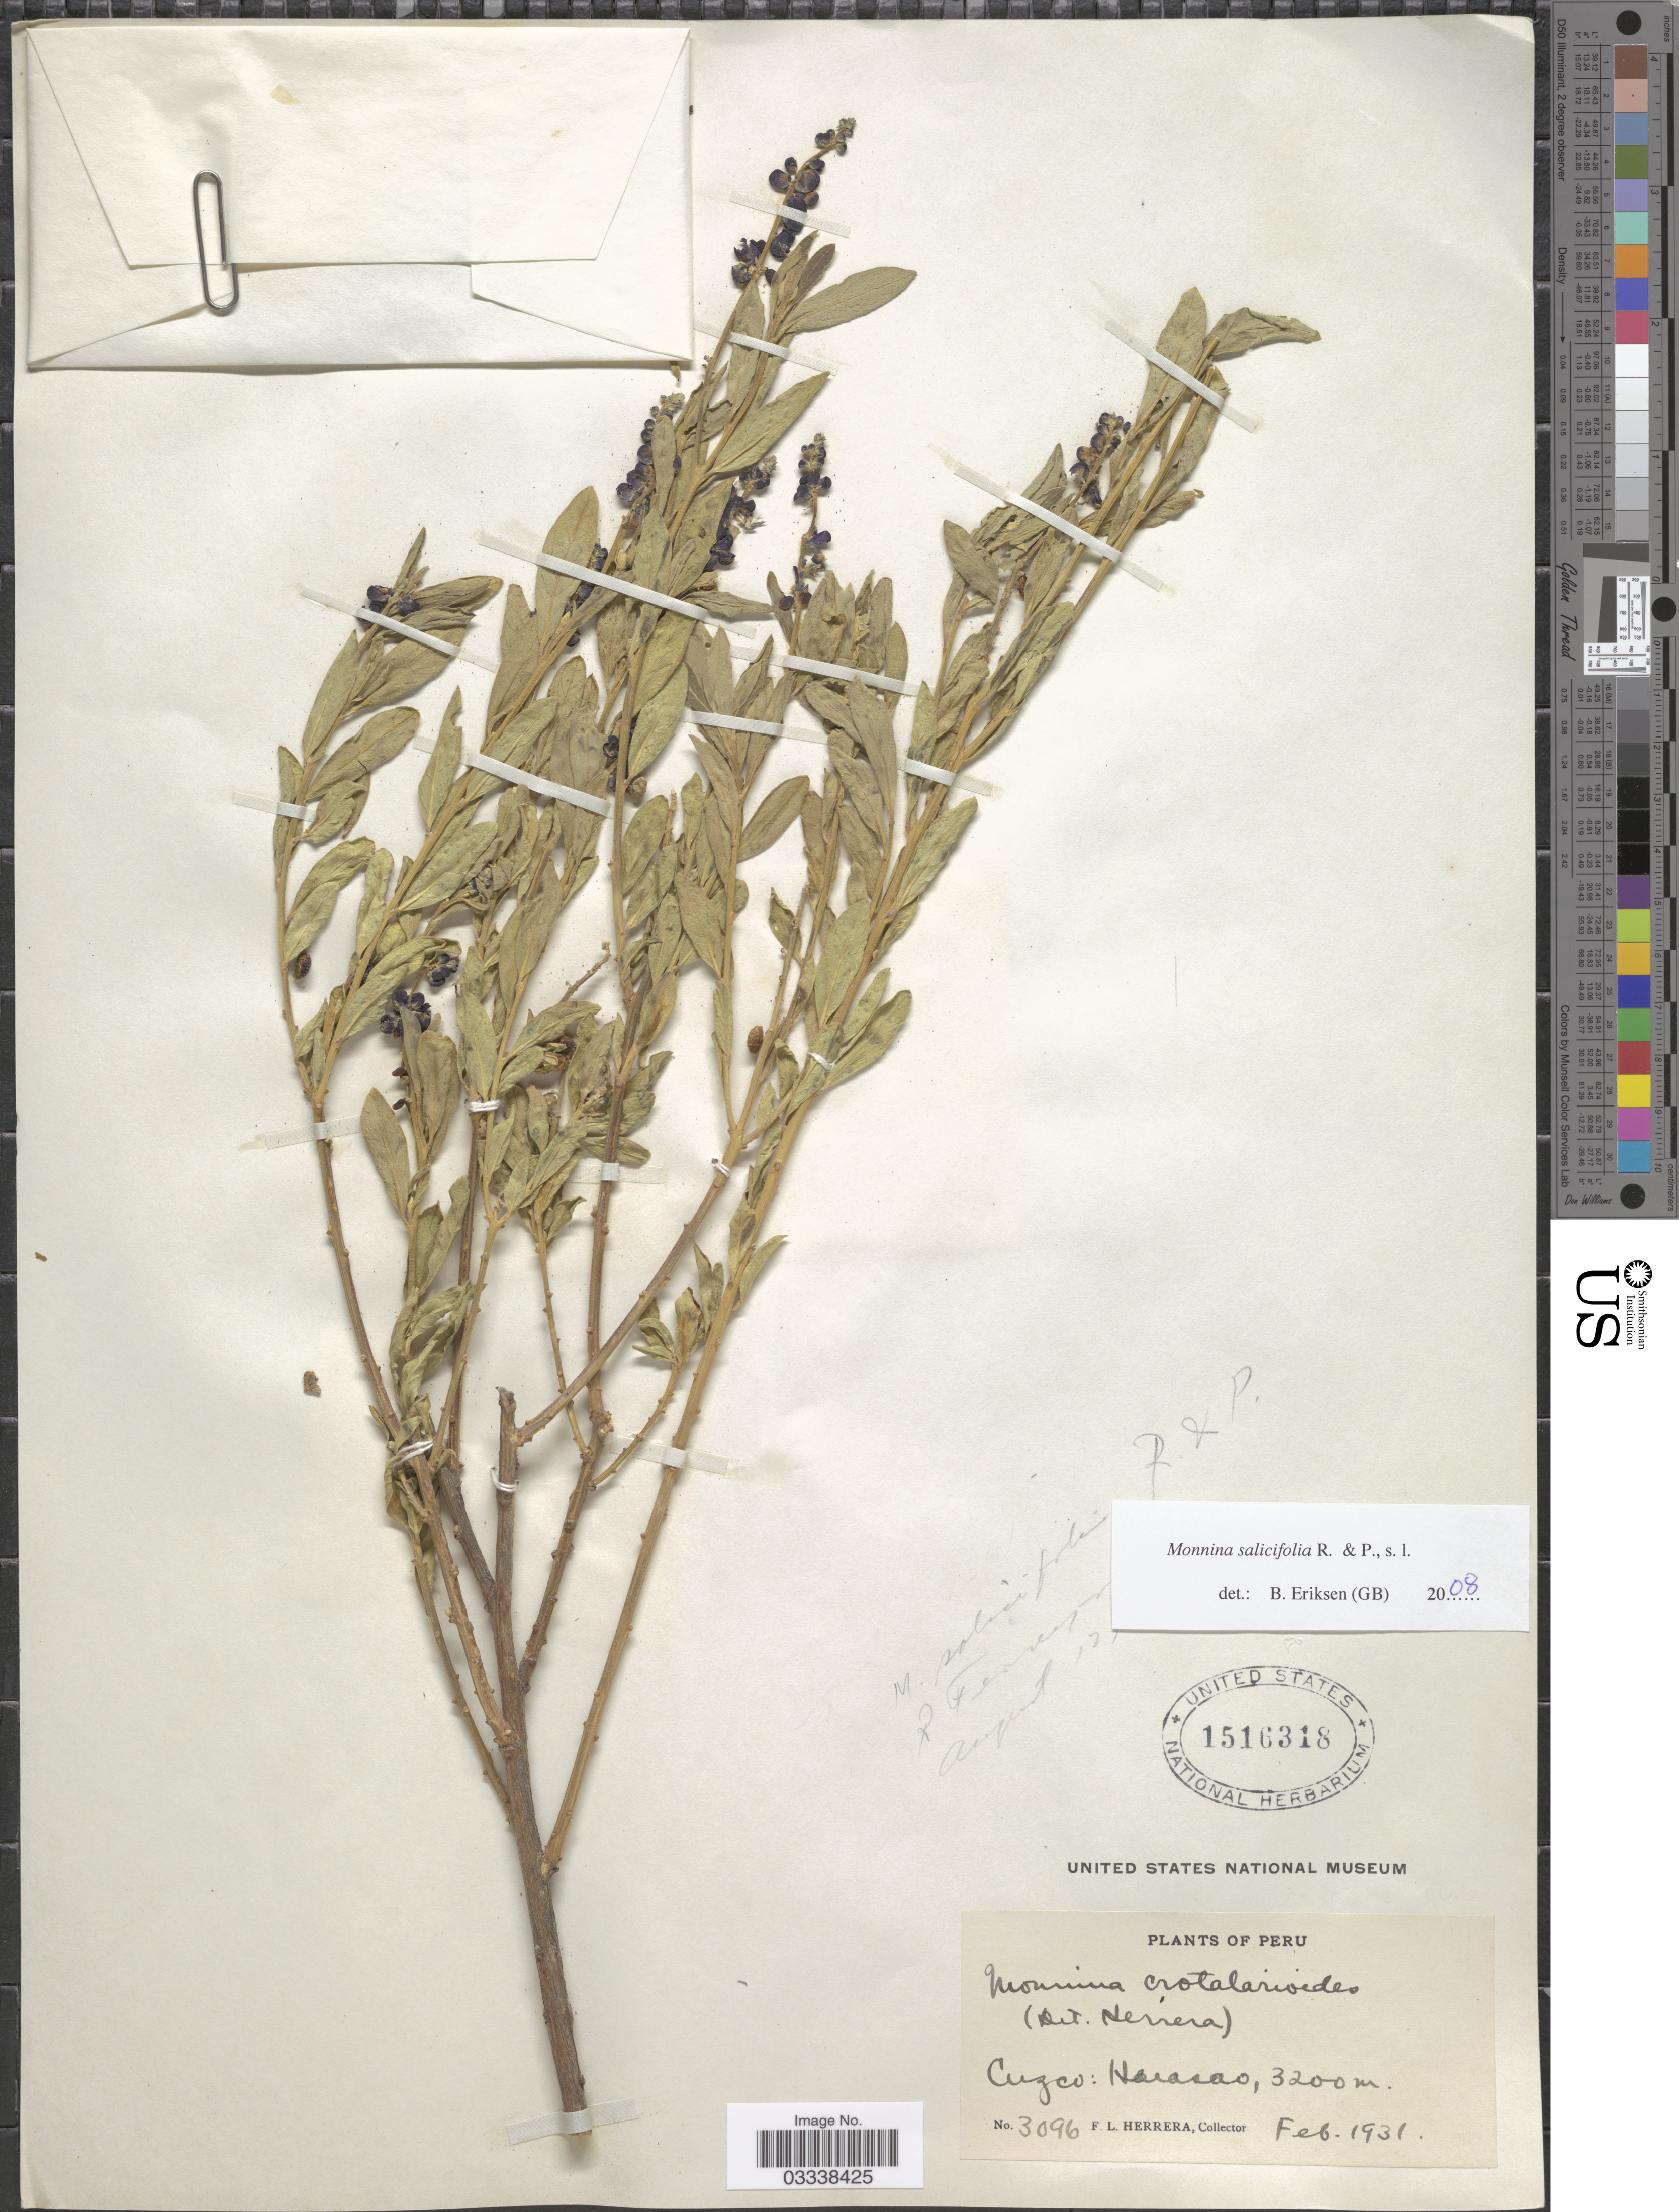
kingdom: Plantae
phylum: Tracheophyta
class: Magnoliopsida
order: Fabales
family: Polygalaceae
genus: Monnina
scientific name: Monnina salicifolia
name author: Ruiz & Pav.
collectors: F. L. Herrera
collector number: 3096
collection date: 1931-02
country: Peru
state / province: Cusco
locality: Cuzco: Huasao.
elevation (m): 3200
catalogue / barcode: US 1516318